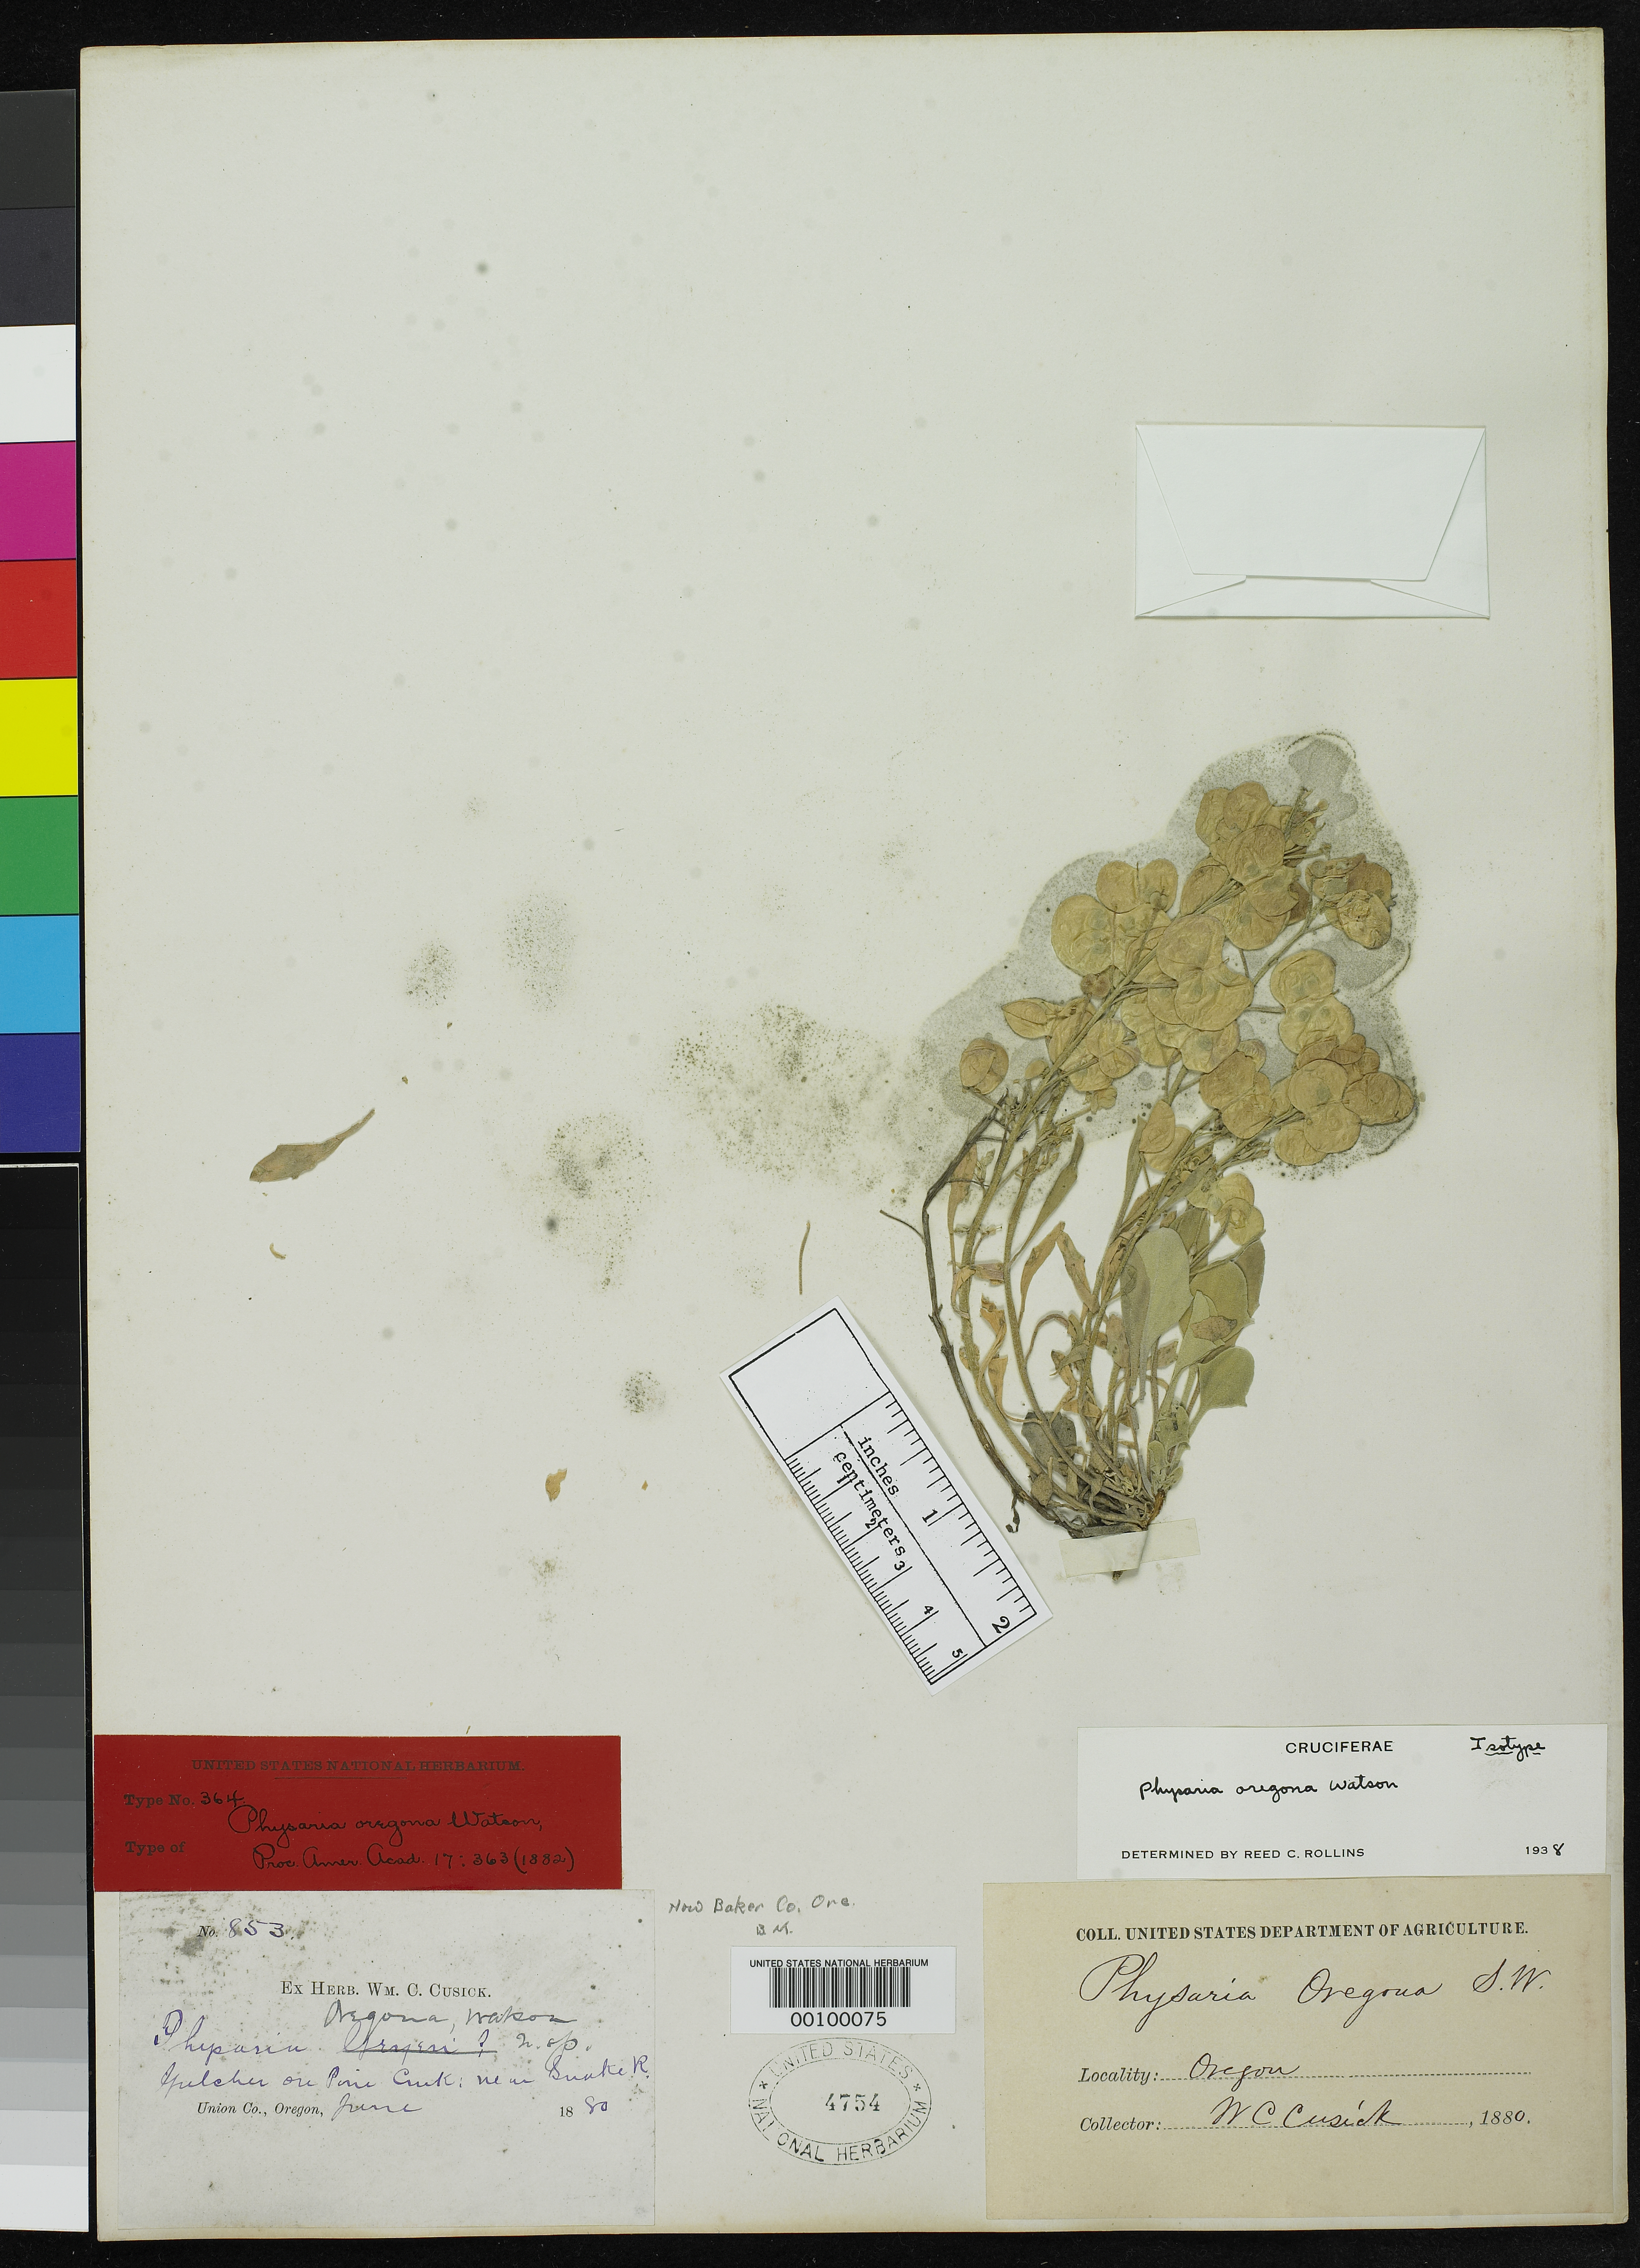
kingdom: Plantae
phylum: Tracheophyta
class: Magnoliopsida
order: Brassicales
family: Brassicaceae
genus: Physaria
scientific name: Physaria oregona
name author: S. Watson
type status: Isotype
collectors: W. C. Cusick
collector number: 853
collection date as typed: Jun 1880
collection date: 1880-06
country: United States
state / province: Oregon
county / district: Union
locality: Pine Creek, near Snake River.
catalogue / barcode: US 4754